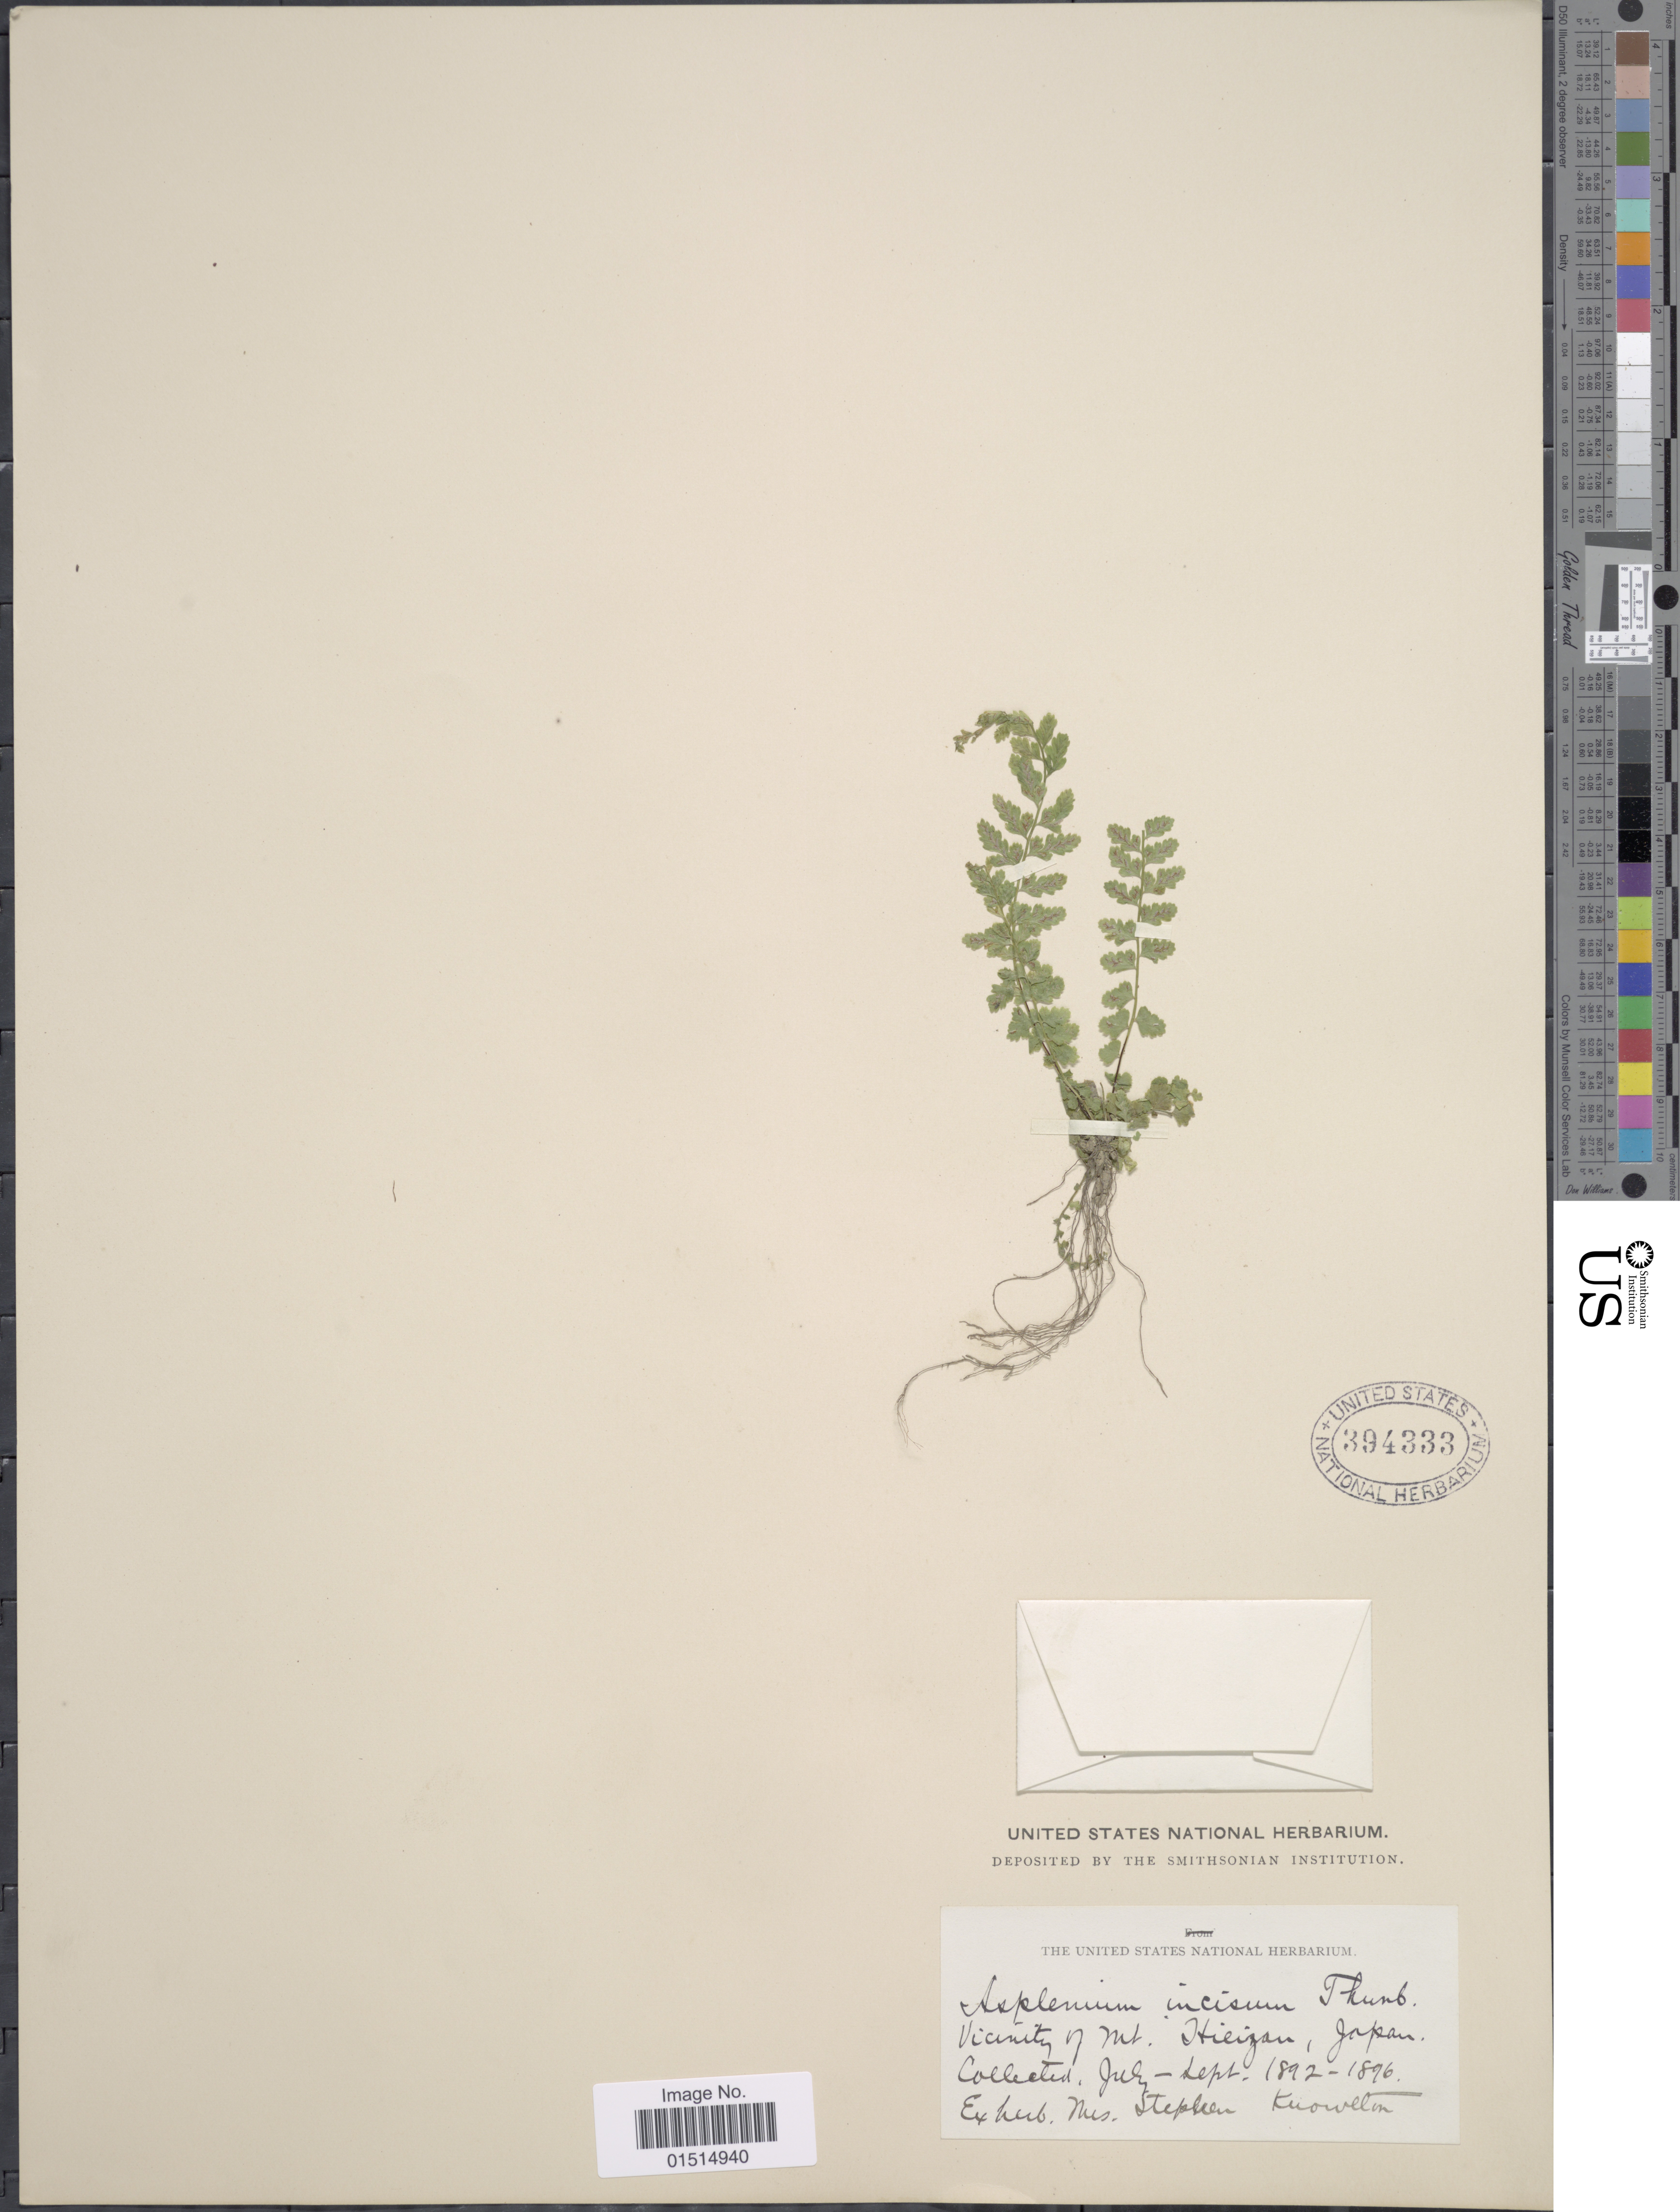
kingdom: Plantae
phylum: Tracheophyta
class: Polypodiopsida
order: Polypodiales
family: Aspleniaceae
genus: Asplenium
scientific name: Asplenium incisum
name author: Thunb.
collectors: ex Herb. Mrs. Stephen Knowlton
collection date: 1892-07/1896-09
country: Japan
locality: Vicinity of Mt. Hieizan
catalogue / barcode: US 394333